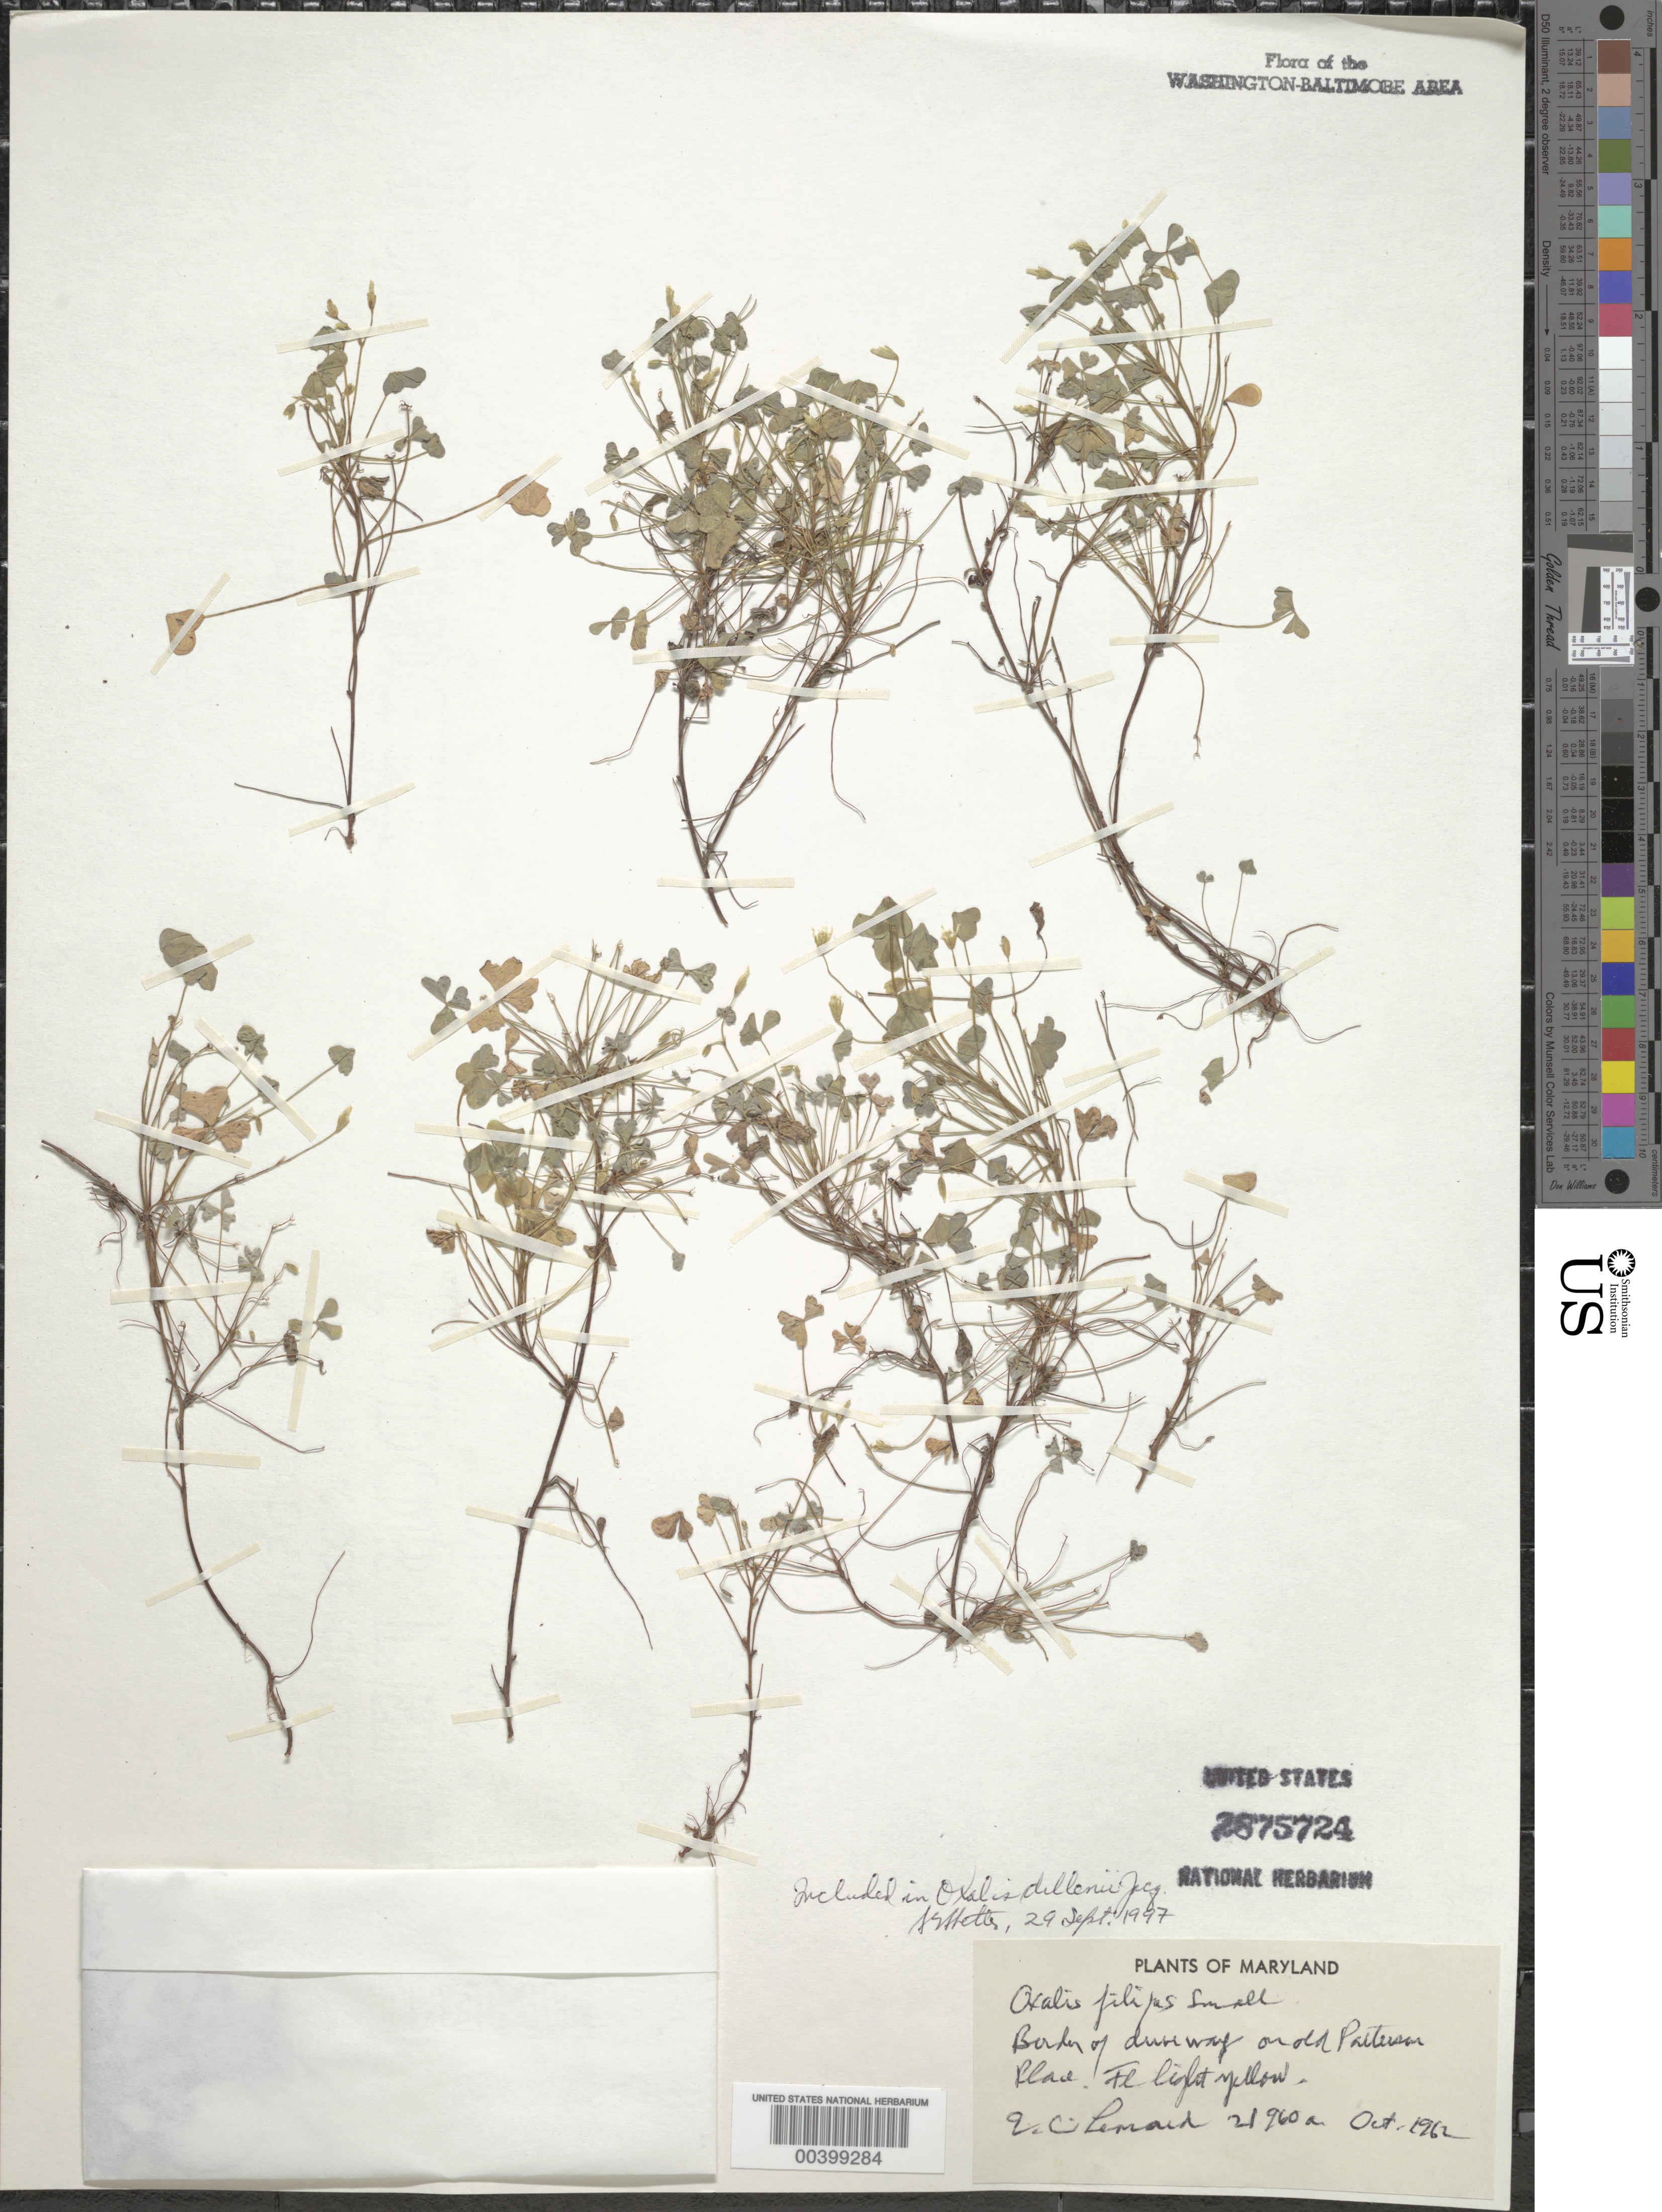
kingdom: Plantae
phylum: Tracheophyta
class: Magnoliopsida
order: Oxalidales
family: Oxalidaceae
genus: Oxalis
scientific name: Oxalis dillenii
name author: Jacq.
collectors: E. C. Leonard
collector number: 21960A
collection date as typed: Oct 1962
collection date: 1962-10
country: United States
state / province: Maryland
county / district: Calvert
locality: East of Paris, Old Patterson Farm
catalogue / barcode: US 2875724